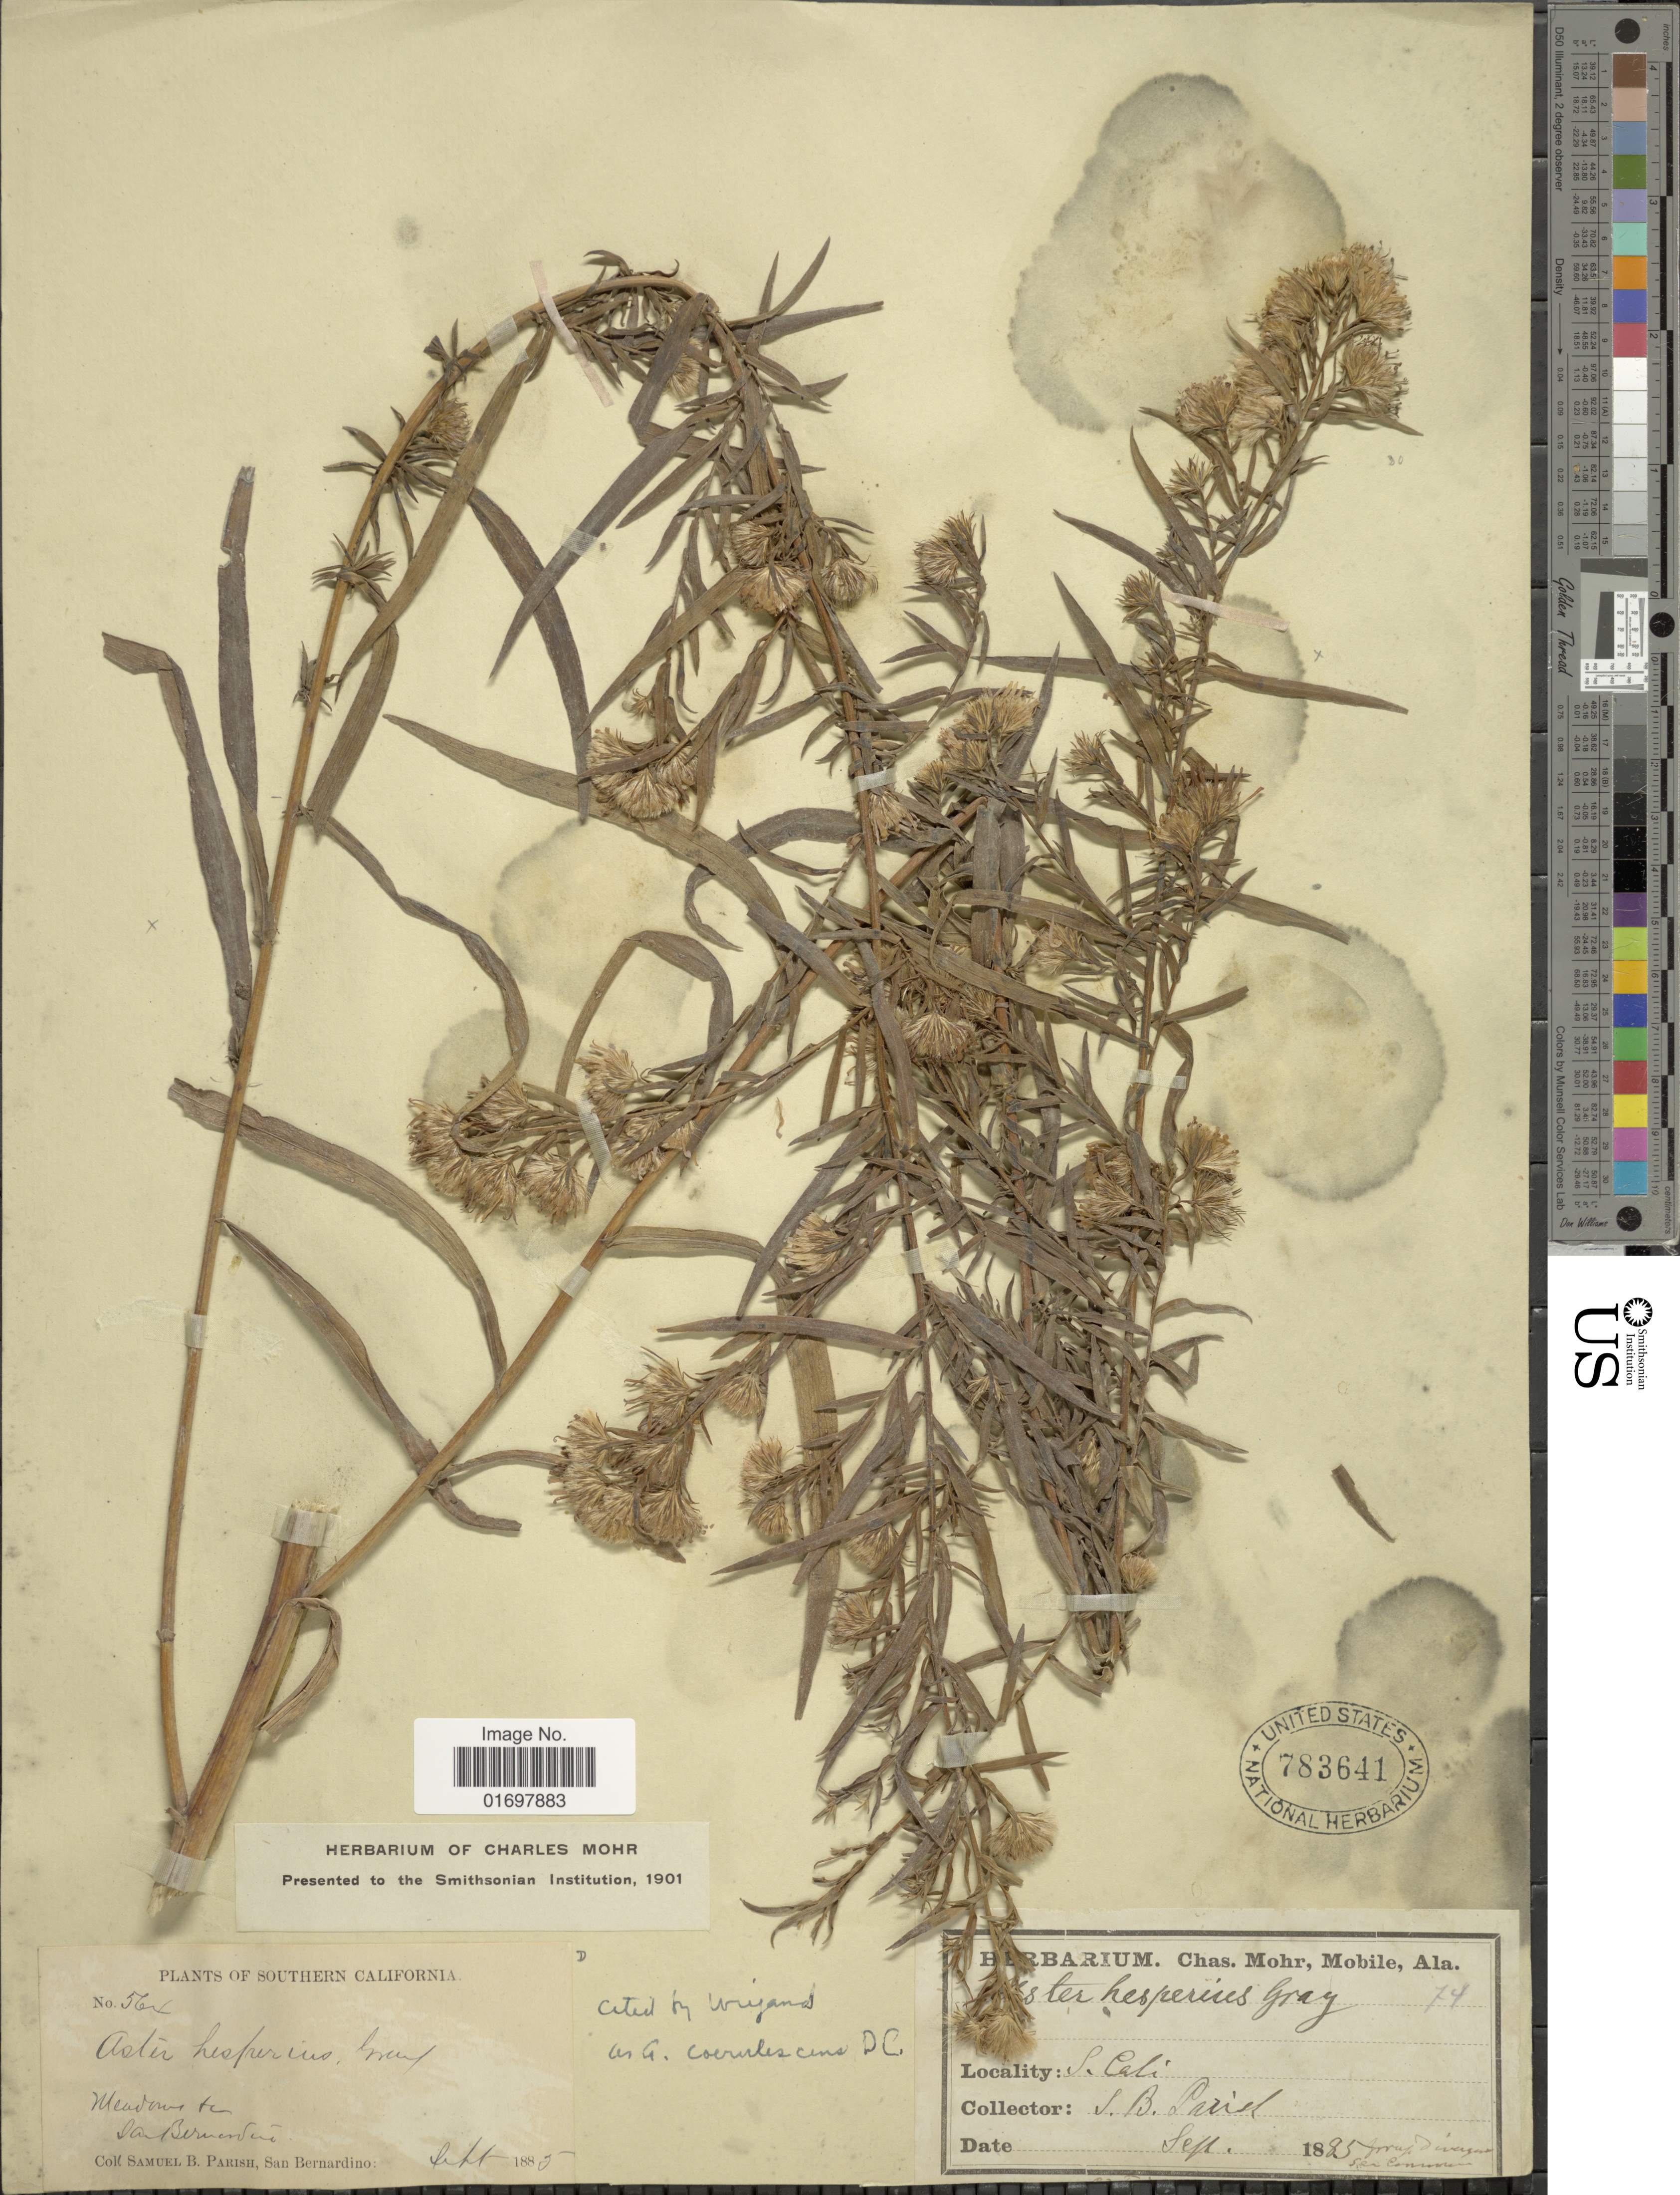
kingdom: Plantae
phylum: Tracheophyta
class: Magnoliopsida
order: Asterales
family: Asteraceae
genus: Symphyotrichum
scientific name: Symphyotrichum lanceolatum var. hesperium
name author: (A. Gray) G.L. Nesom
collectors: S. B. Parish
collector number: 564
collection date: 1885-09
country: United States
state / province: California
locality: S. Cali. Meadows to San Bern.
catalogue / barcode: US 783641